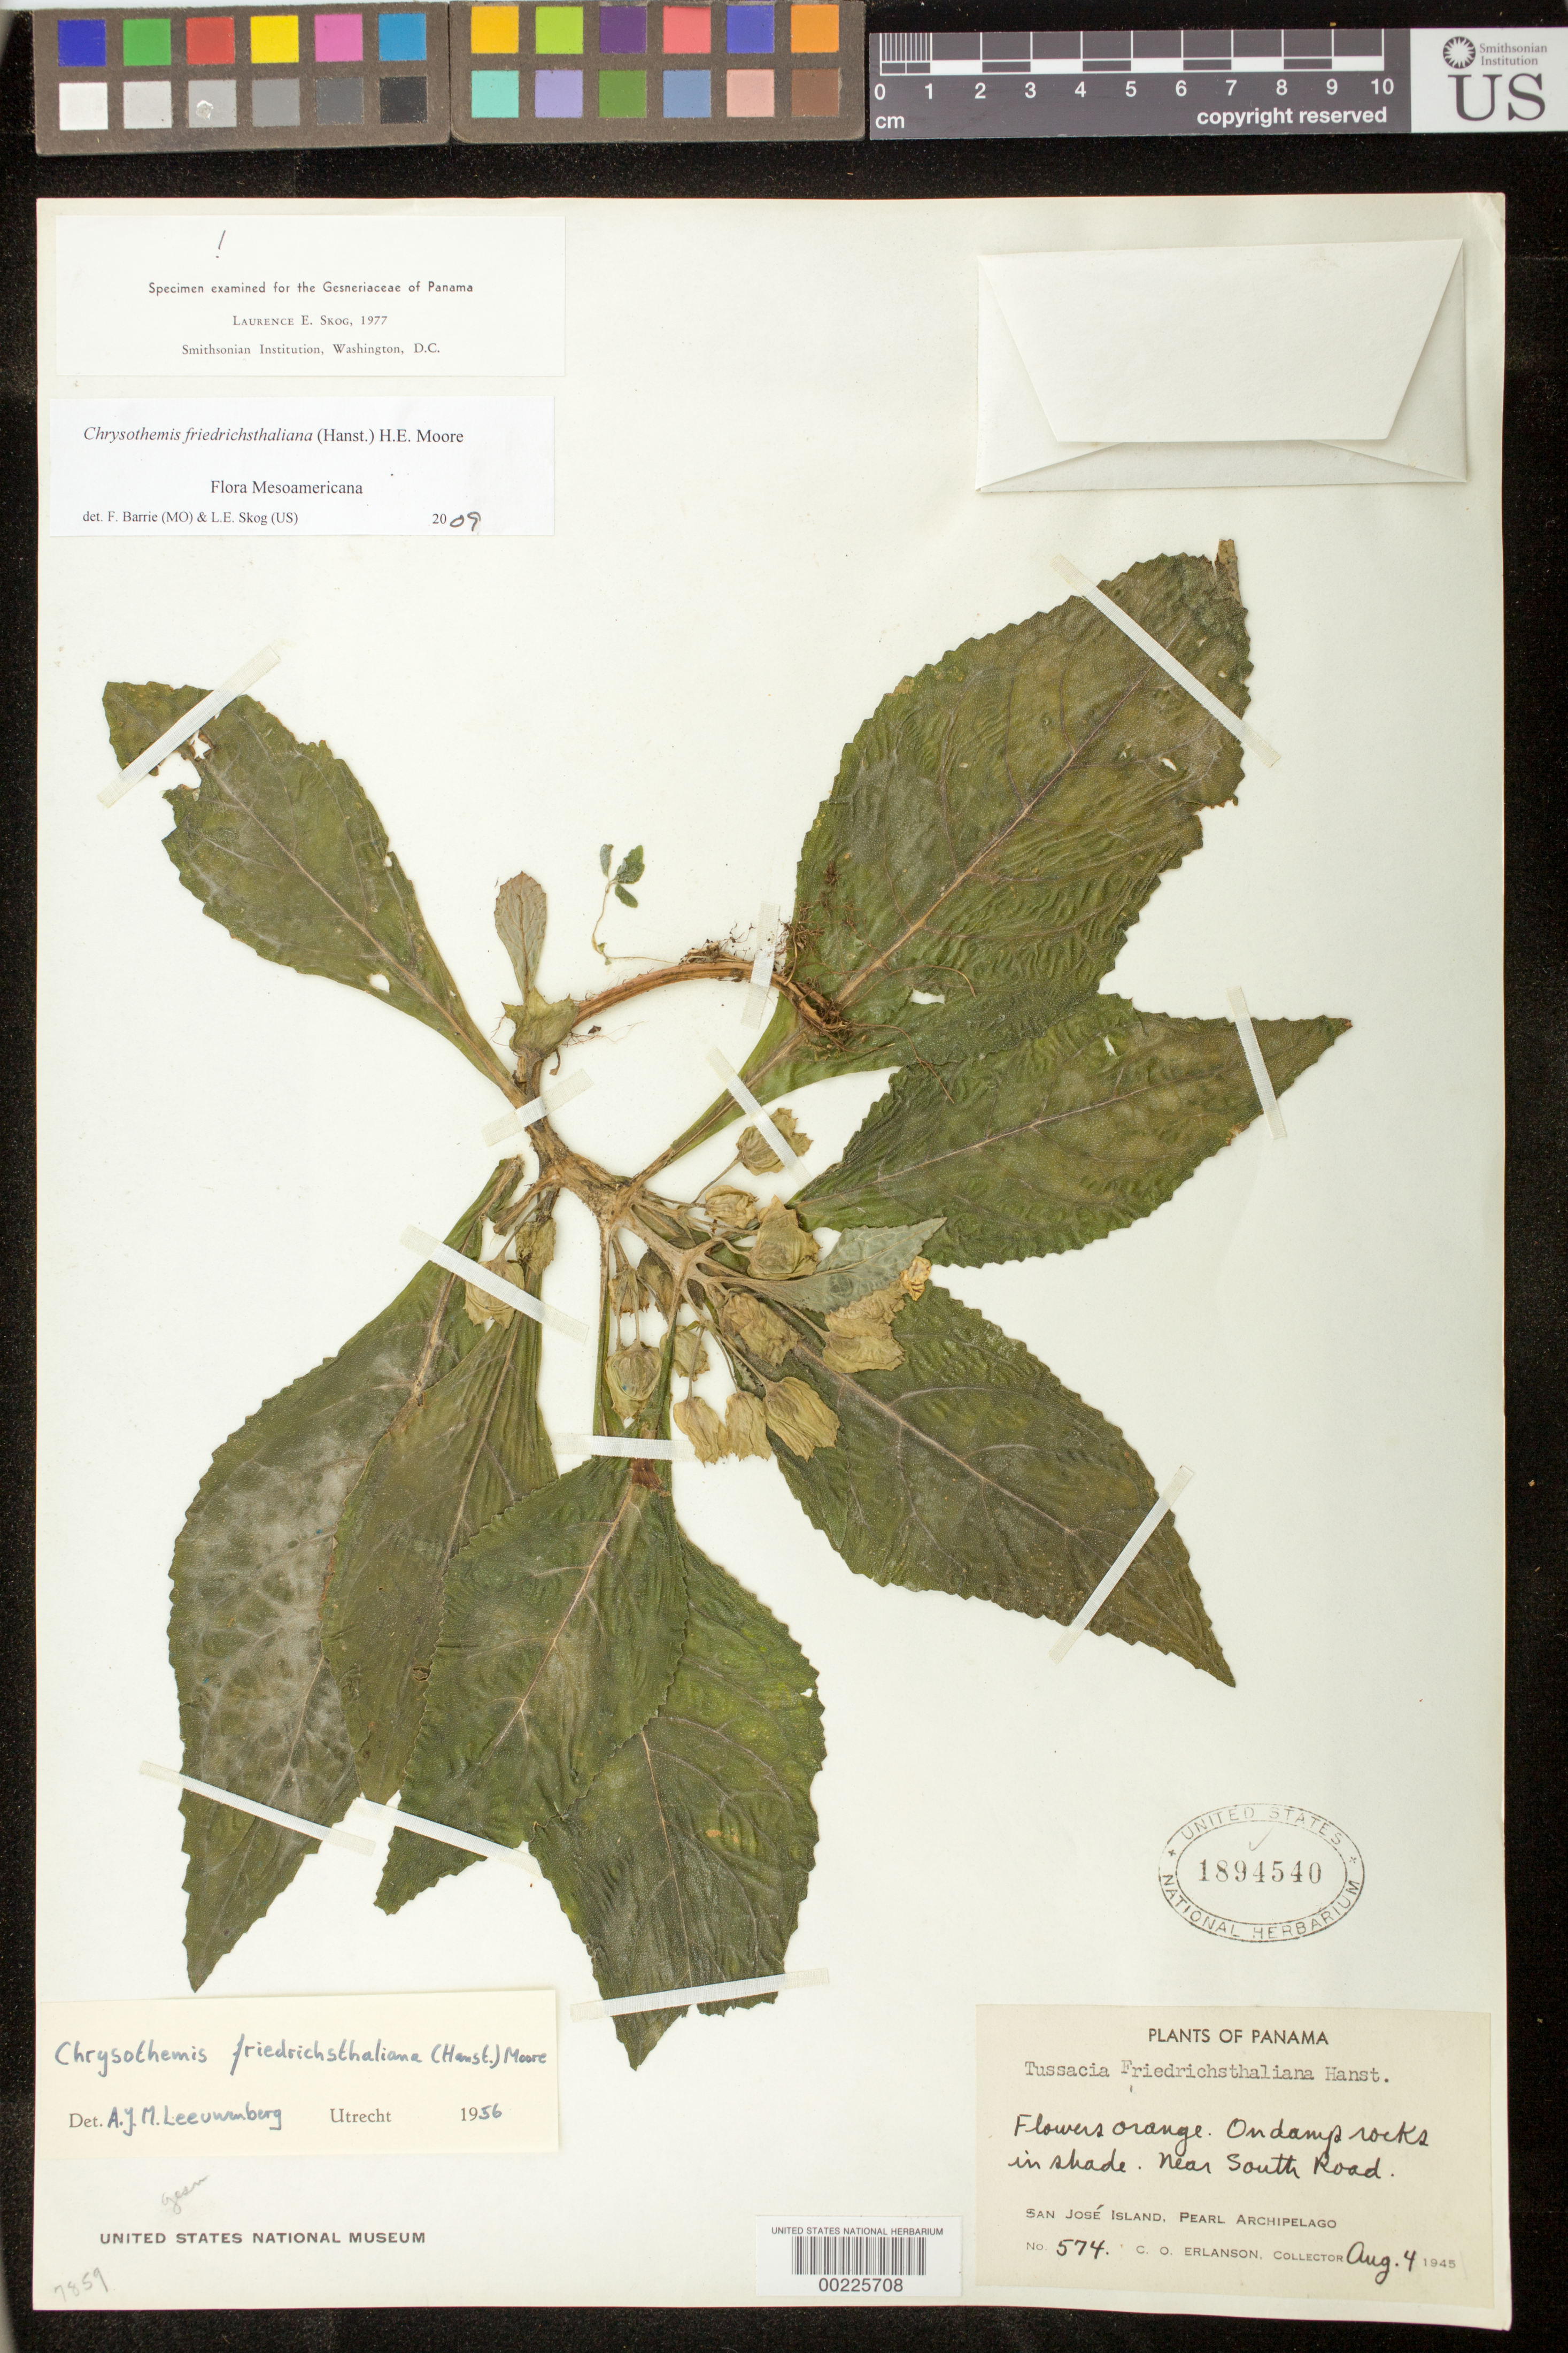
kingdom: Plantae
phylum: Tracheophyta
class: Magnoliopsida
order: Lamiales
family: Gesneriaceae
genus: Chrysothemis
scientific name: Chrysothemis friedrichsthaliana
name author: (Hanst.) H.E. Moore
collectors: C. O. Erlanson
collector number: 574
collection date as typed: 04 Aug 1945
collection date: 1945-08-04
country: Panama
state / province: Panamá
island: San Jose Island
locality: San Jose Island, Pearl Archipelago, near south road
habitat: On damp rocks in shade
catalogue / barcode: US 1894540